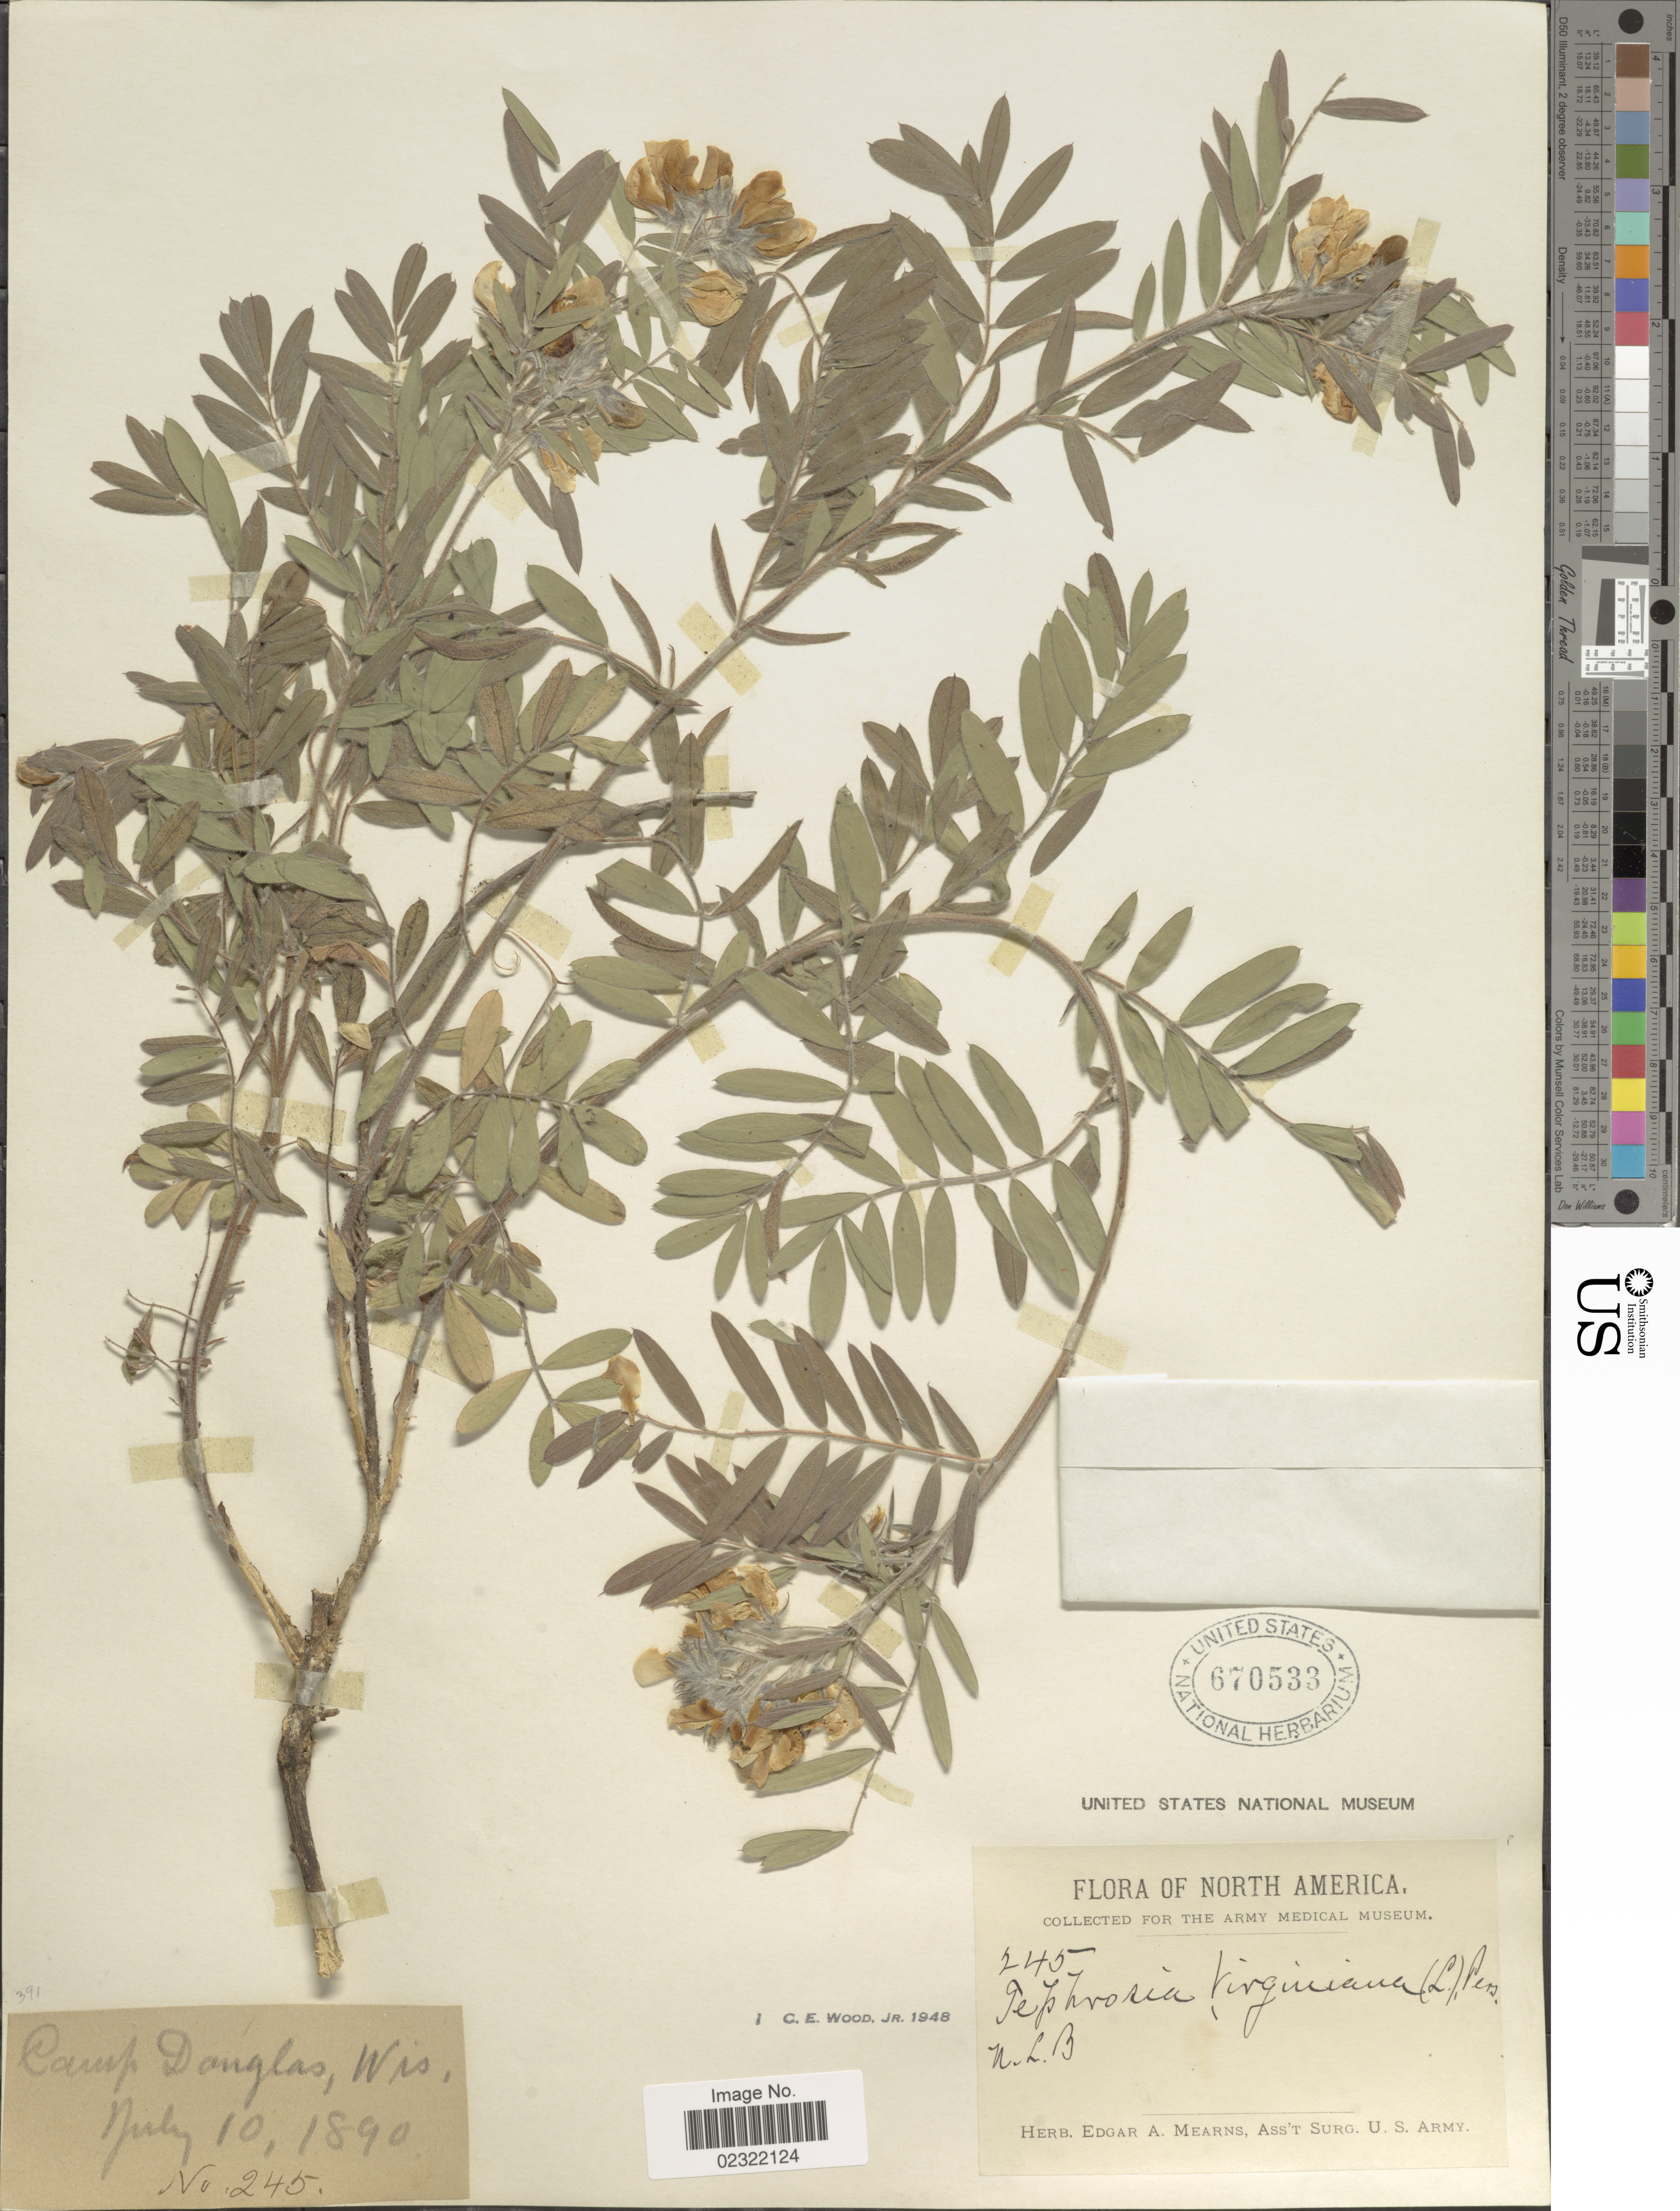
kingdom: Plantae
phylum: Tracheophyta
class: Magnoliopsida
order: Fabales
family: Fabaceae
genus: Tephrosia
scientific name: Tephrosia virginiana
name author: (L.) Pers.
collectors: ex herb. Edgar A. Mearns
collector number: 245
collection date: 1890-07-10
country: United States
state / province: Wisconsin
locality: Camp Douglas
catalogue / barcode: US 670533